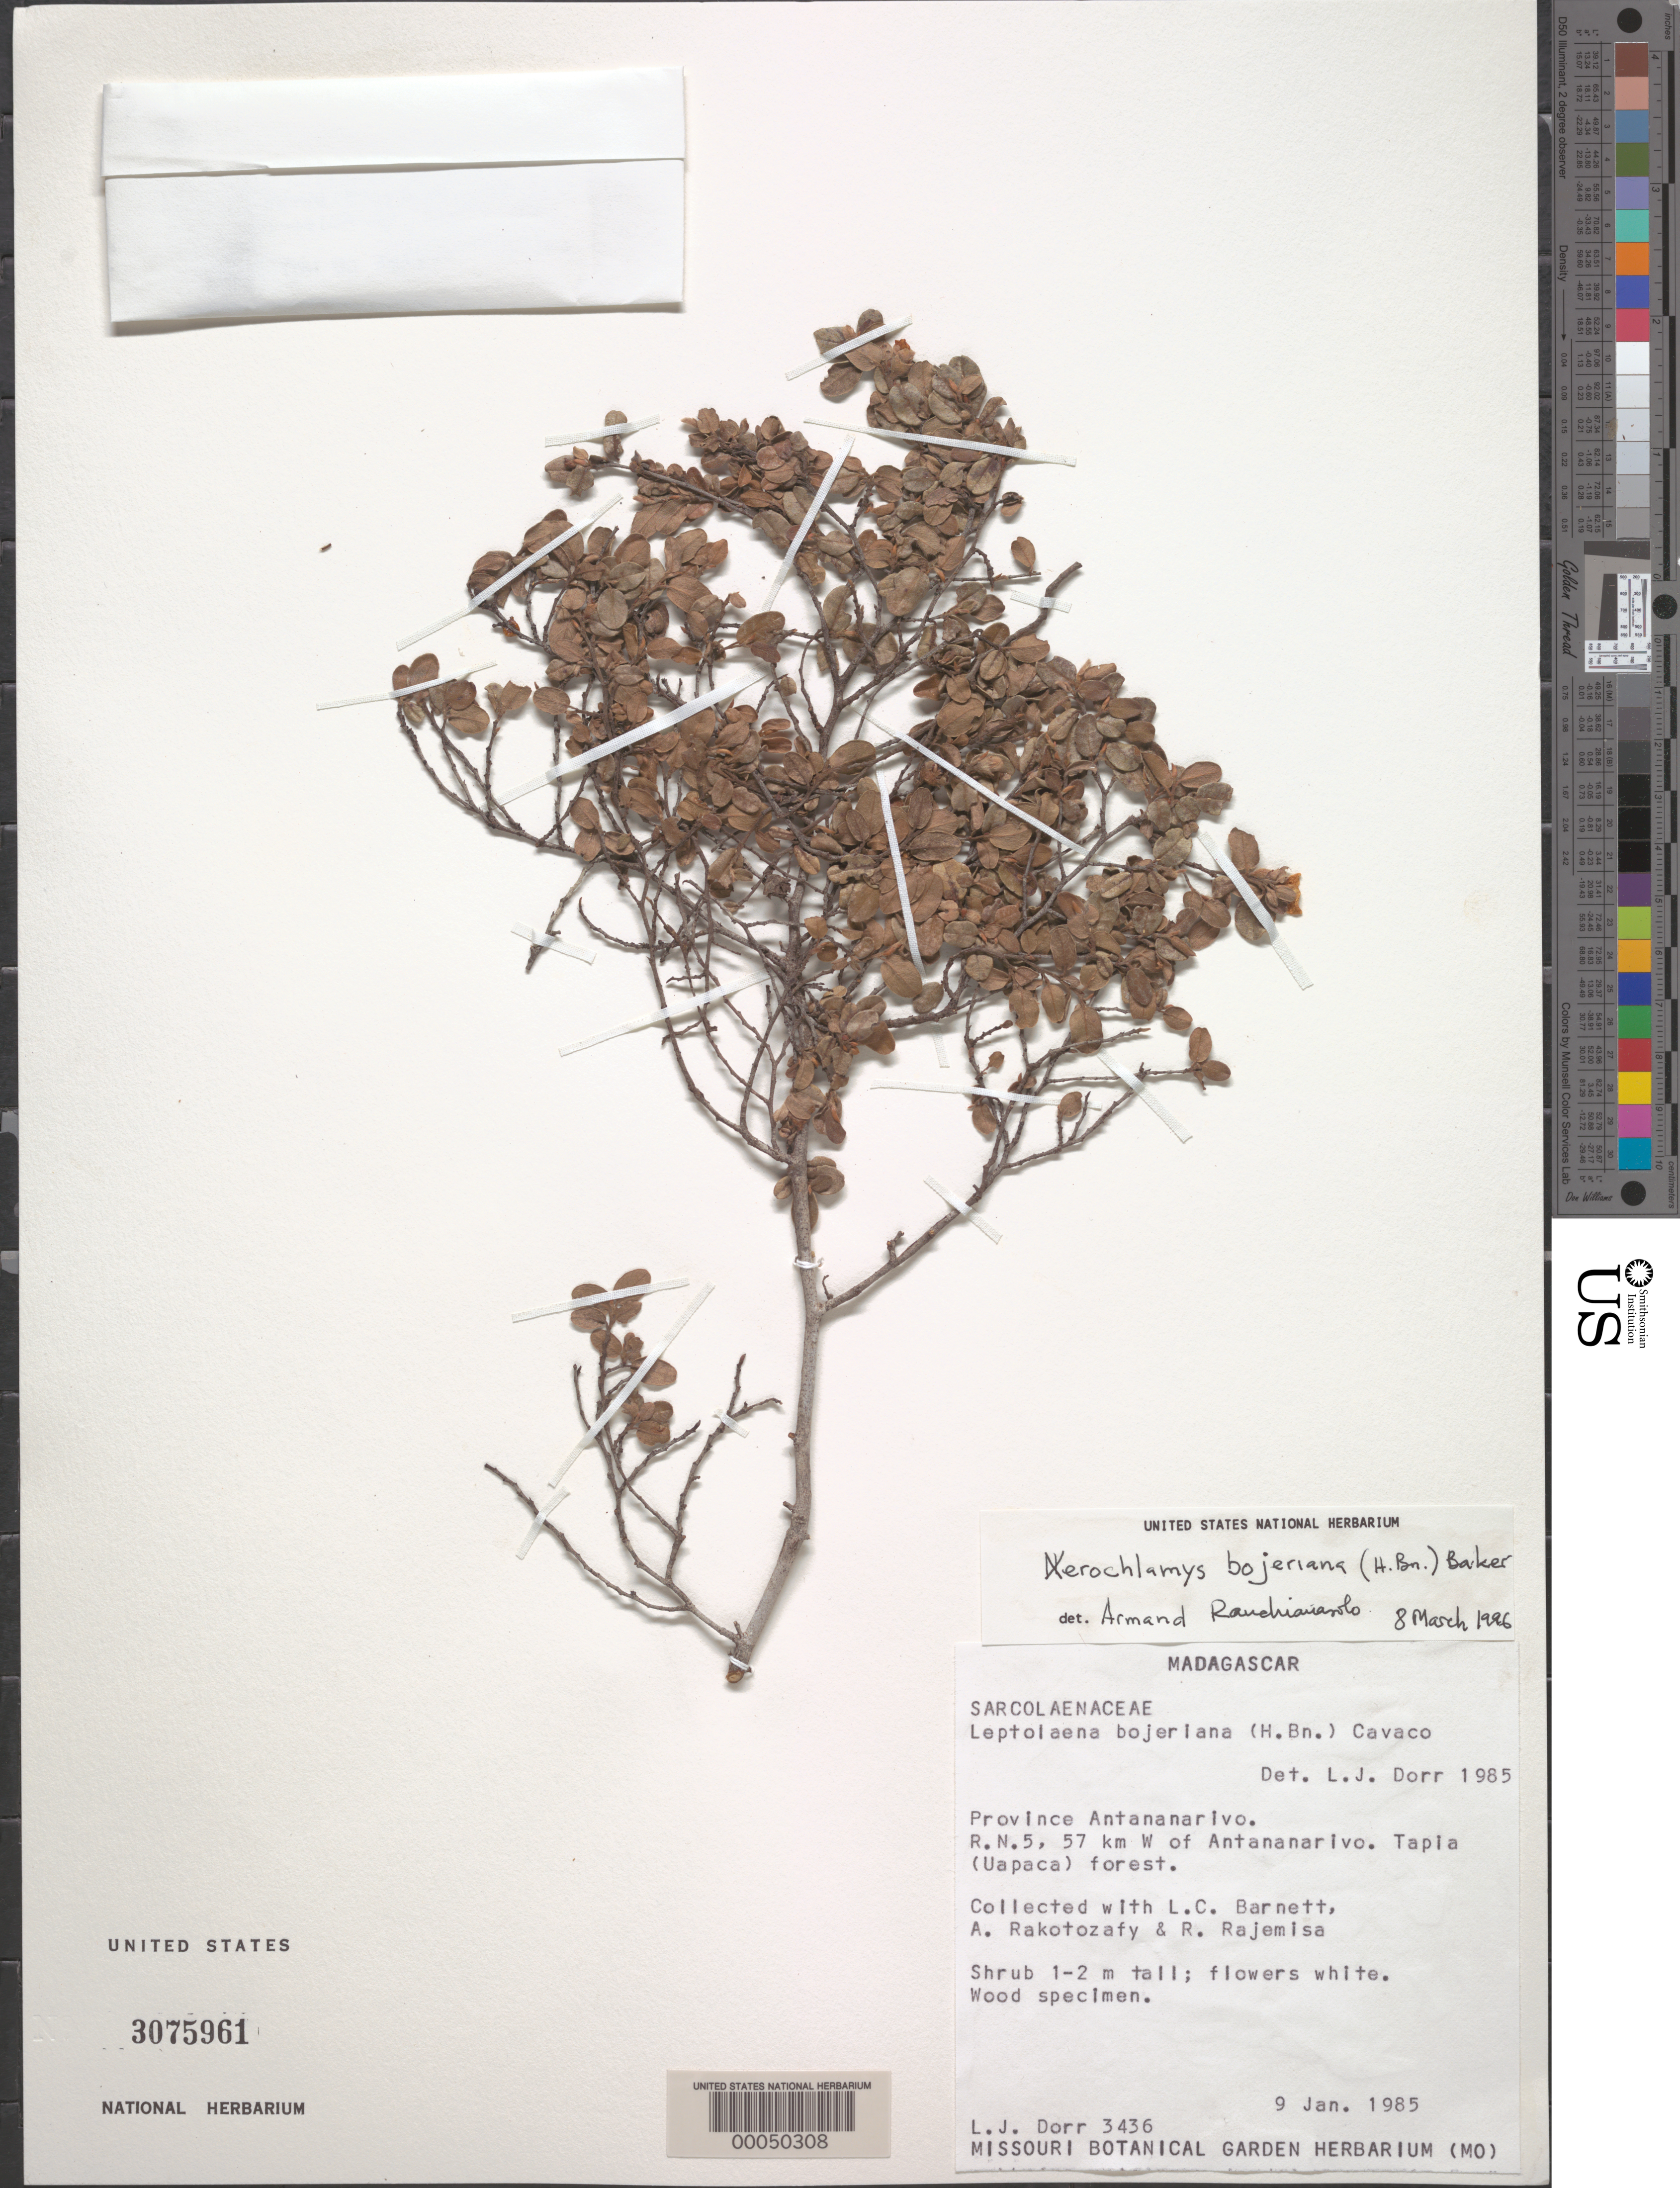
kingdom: Plantae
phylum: Tracheophyta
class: Magnoliopsida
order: Malvales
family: Sarcolaenaceae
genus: Xerochlamys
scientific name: Xerochlamys bojeriana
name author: (Baill.) F. Gérard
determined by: Randrianasolo, A.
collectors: L. J. Dorr, L. C. Barnett, A. Rakotozafy & R. Rajemisa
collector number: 3436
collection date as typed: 09 Jan 1985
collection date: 1985-01-09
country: Madagascar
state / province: Itasy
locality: R.n.5, 57 km w of antananarivo, tapia (uapaca) forest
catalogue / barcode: US 3075961